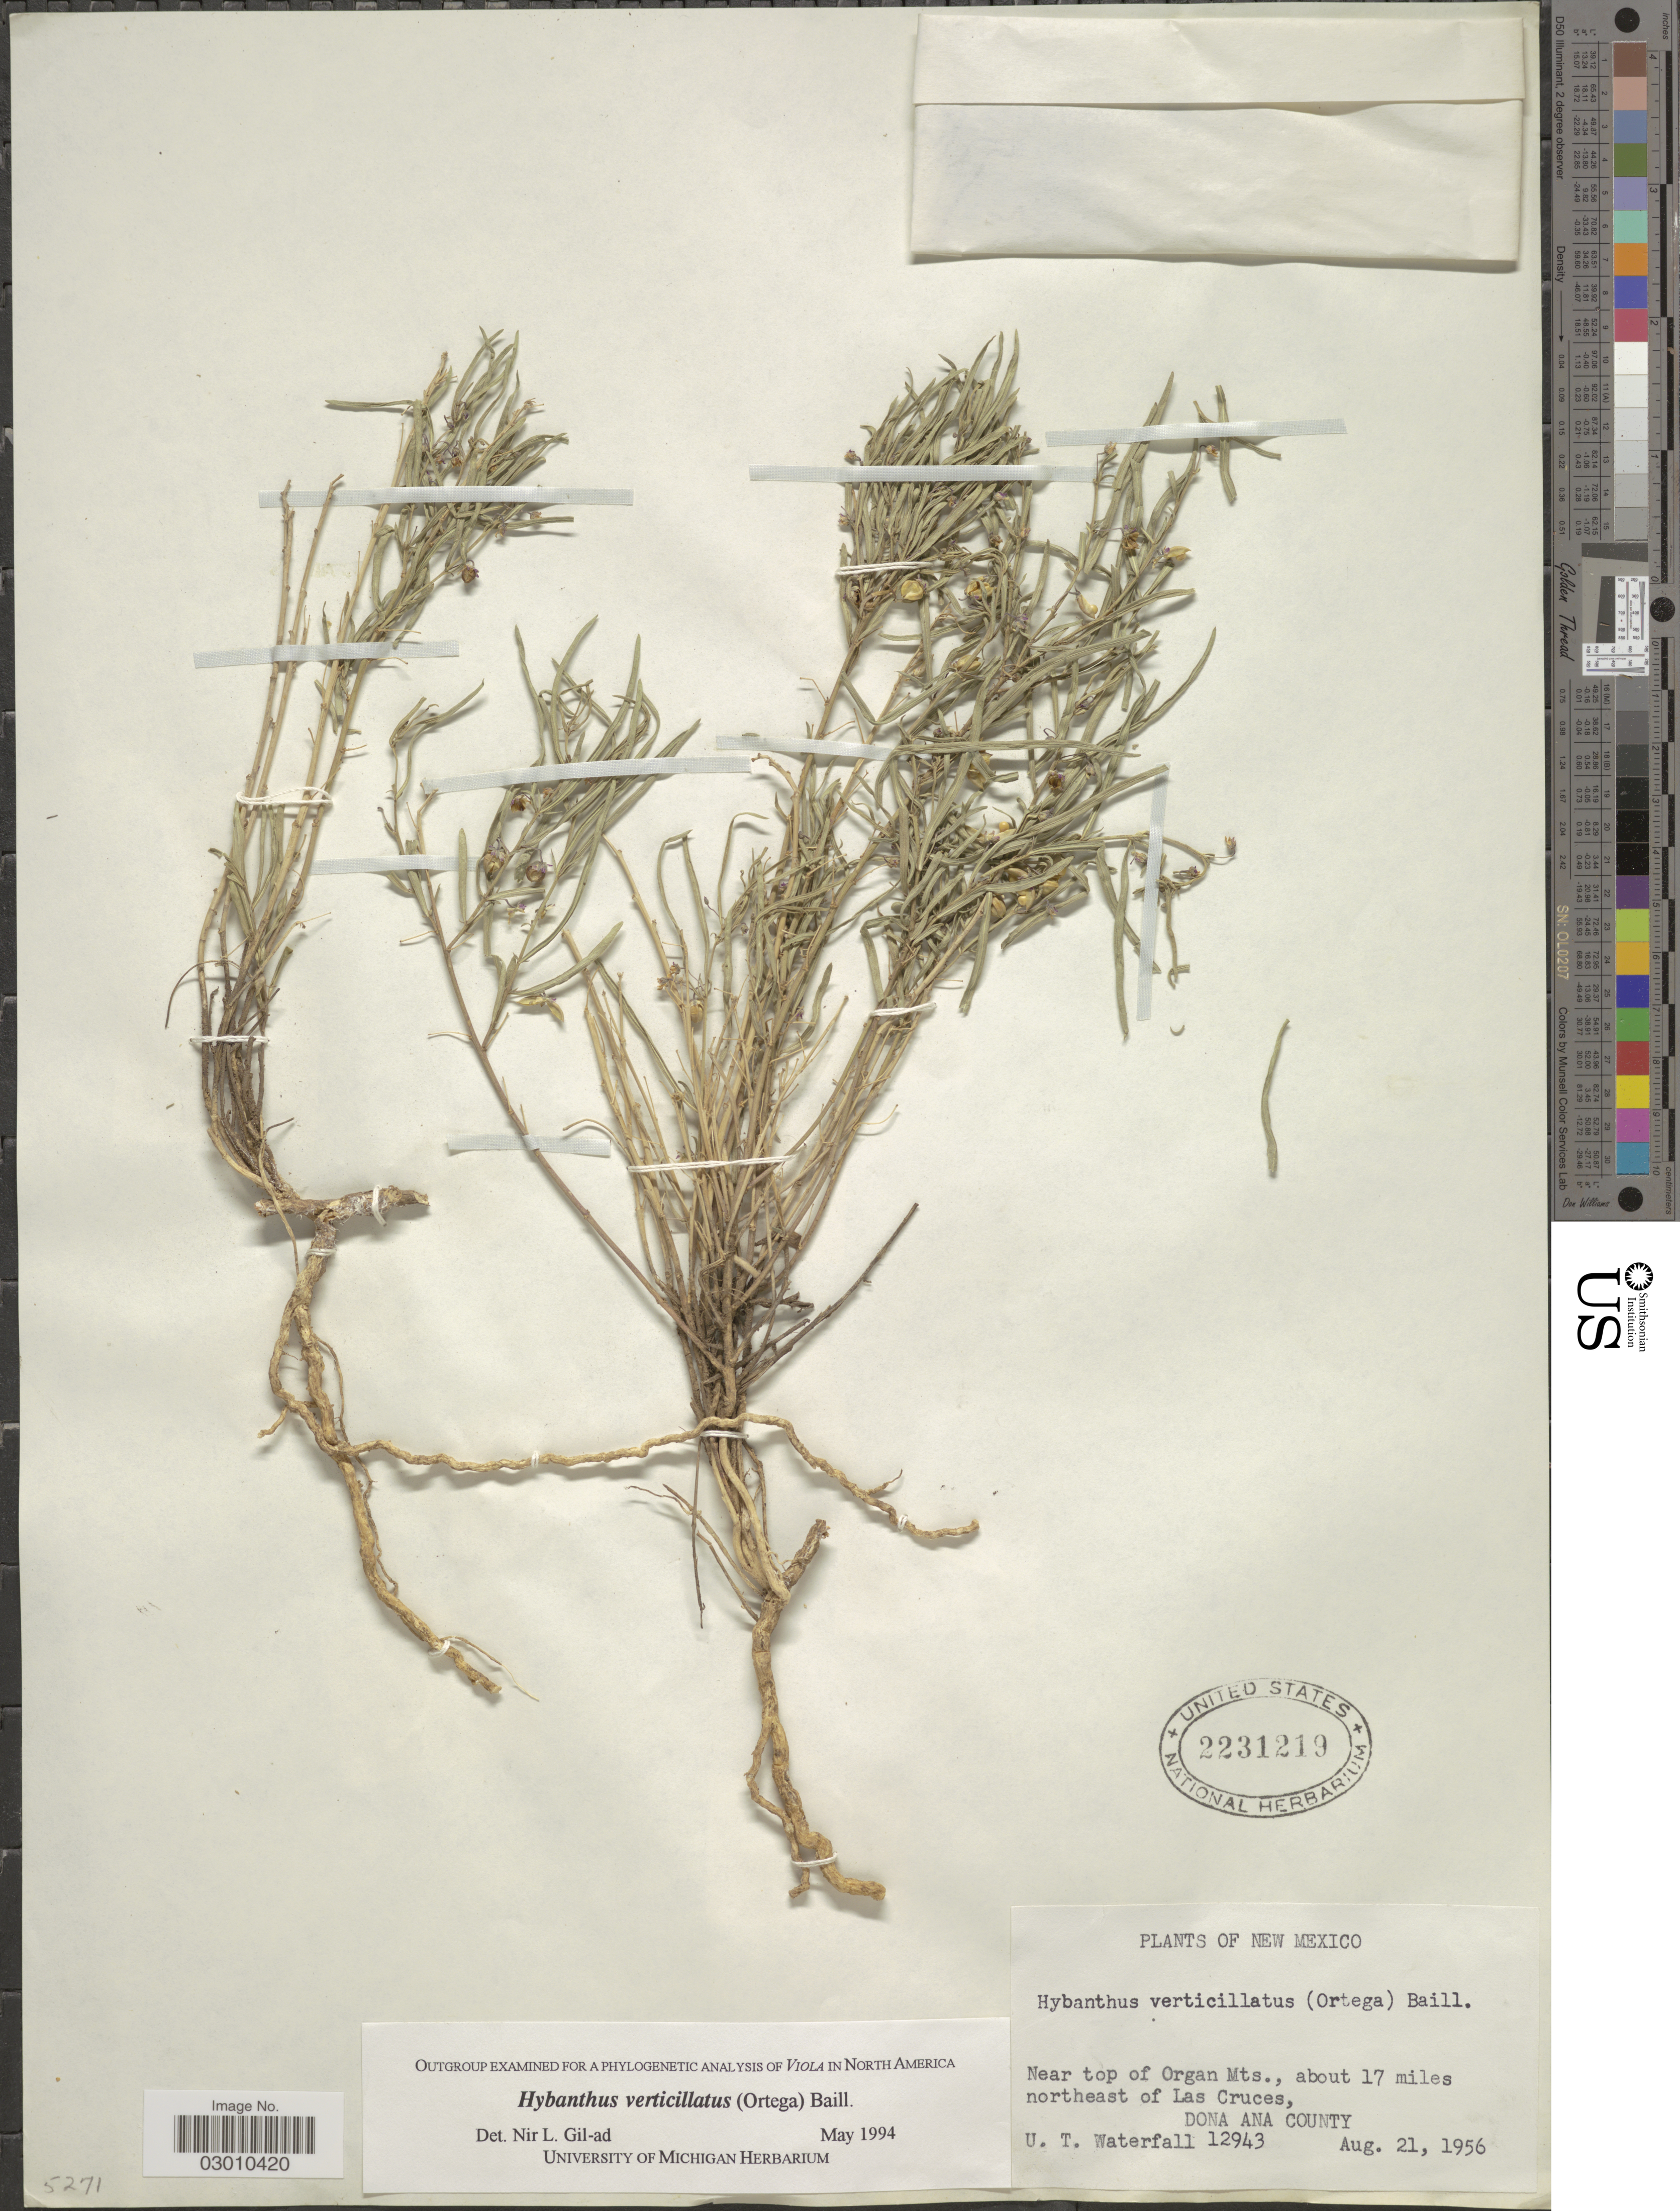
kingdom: Plantae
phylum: Tracheophyta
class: Magnoliopsida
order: Malpighiales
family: Violaceae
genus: Pombalia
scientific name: Pombalia verticillata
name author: (Ortega) Paula-Souza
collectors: U. T. Waterfall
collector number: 12943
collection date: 1956-08-21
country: United States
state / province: New Mexico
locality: Near top of Organ Mts., about 17 miles northeast of Las Cruces, Dona Ana County.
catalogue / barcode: US 2231219